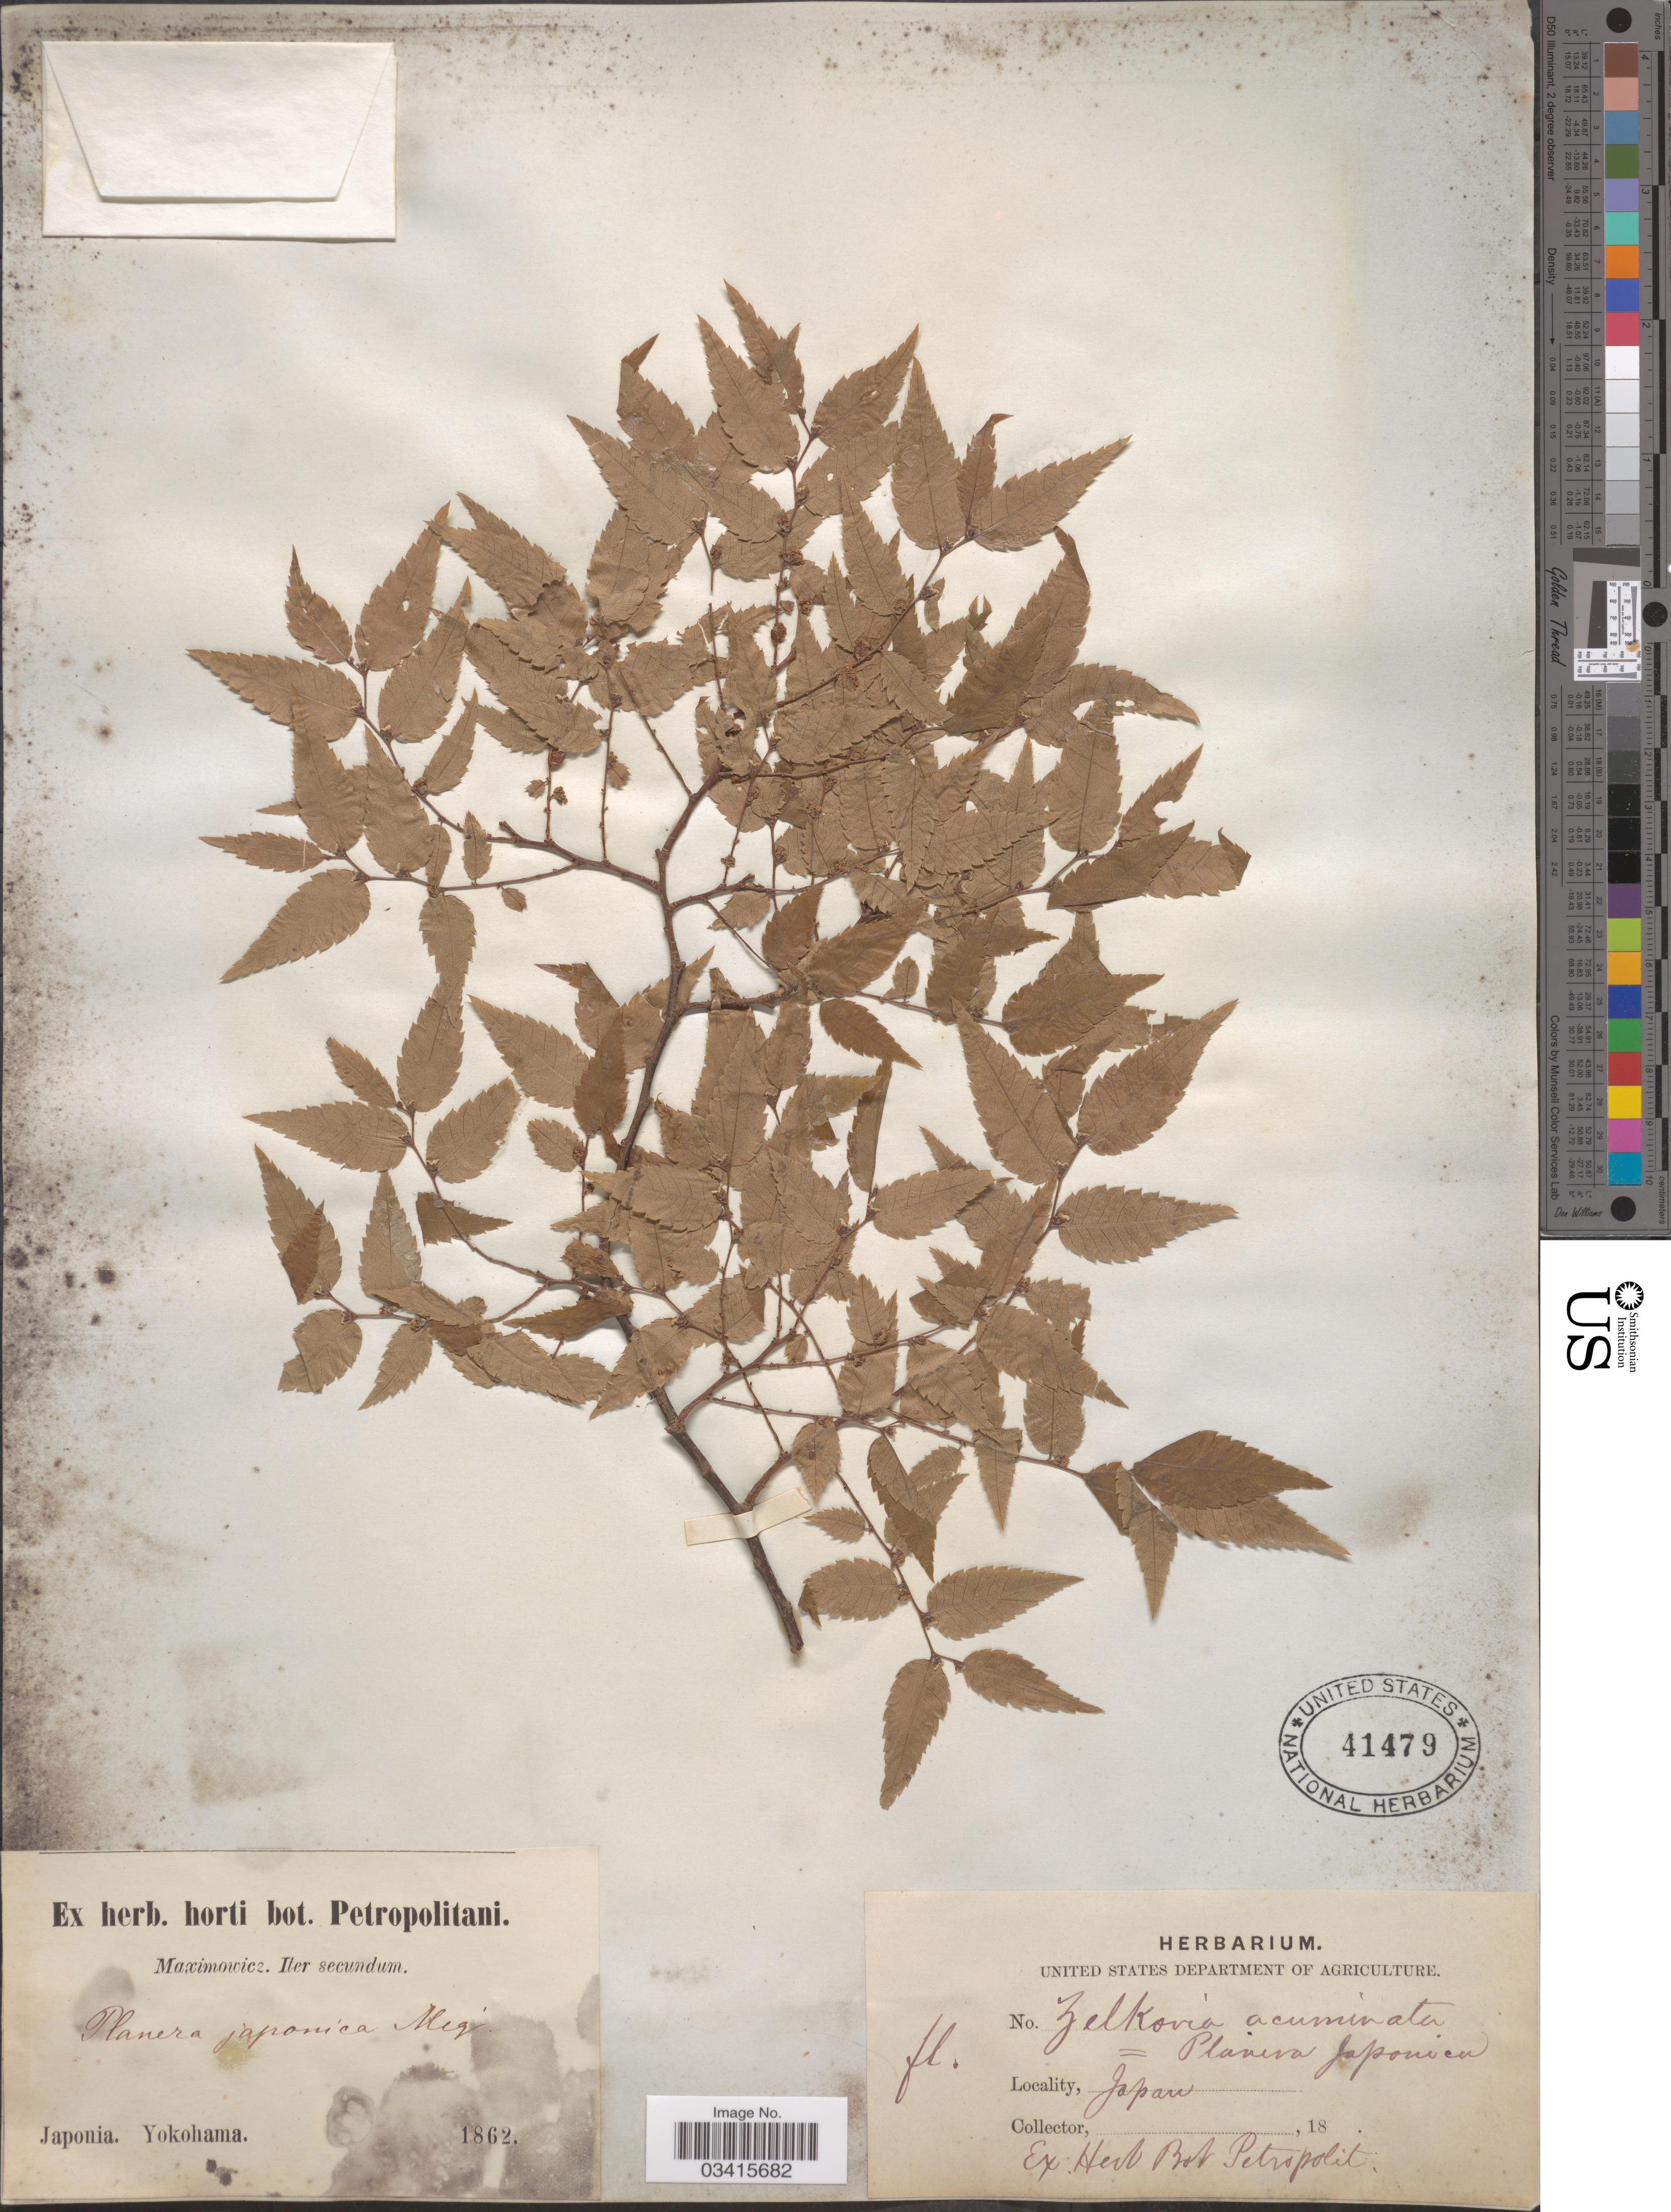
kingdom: Plantae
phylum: Tracheophyta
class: Magnoliopsida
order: Rosales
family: Ulmaceae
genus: Zelkova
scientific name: Zelkova serrata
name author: (Thunb.) Makino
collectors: Maximowicz, --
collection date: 1862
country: Japan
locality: Yokohama.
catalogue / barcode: US 41479